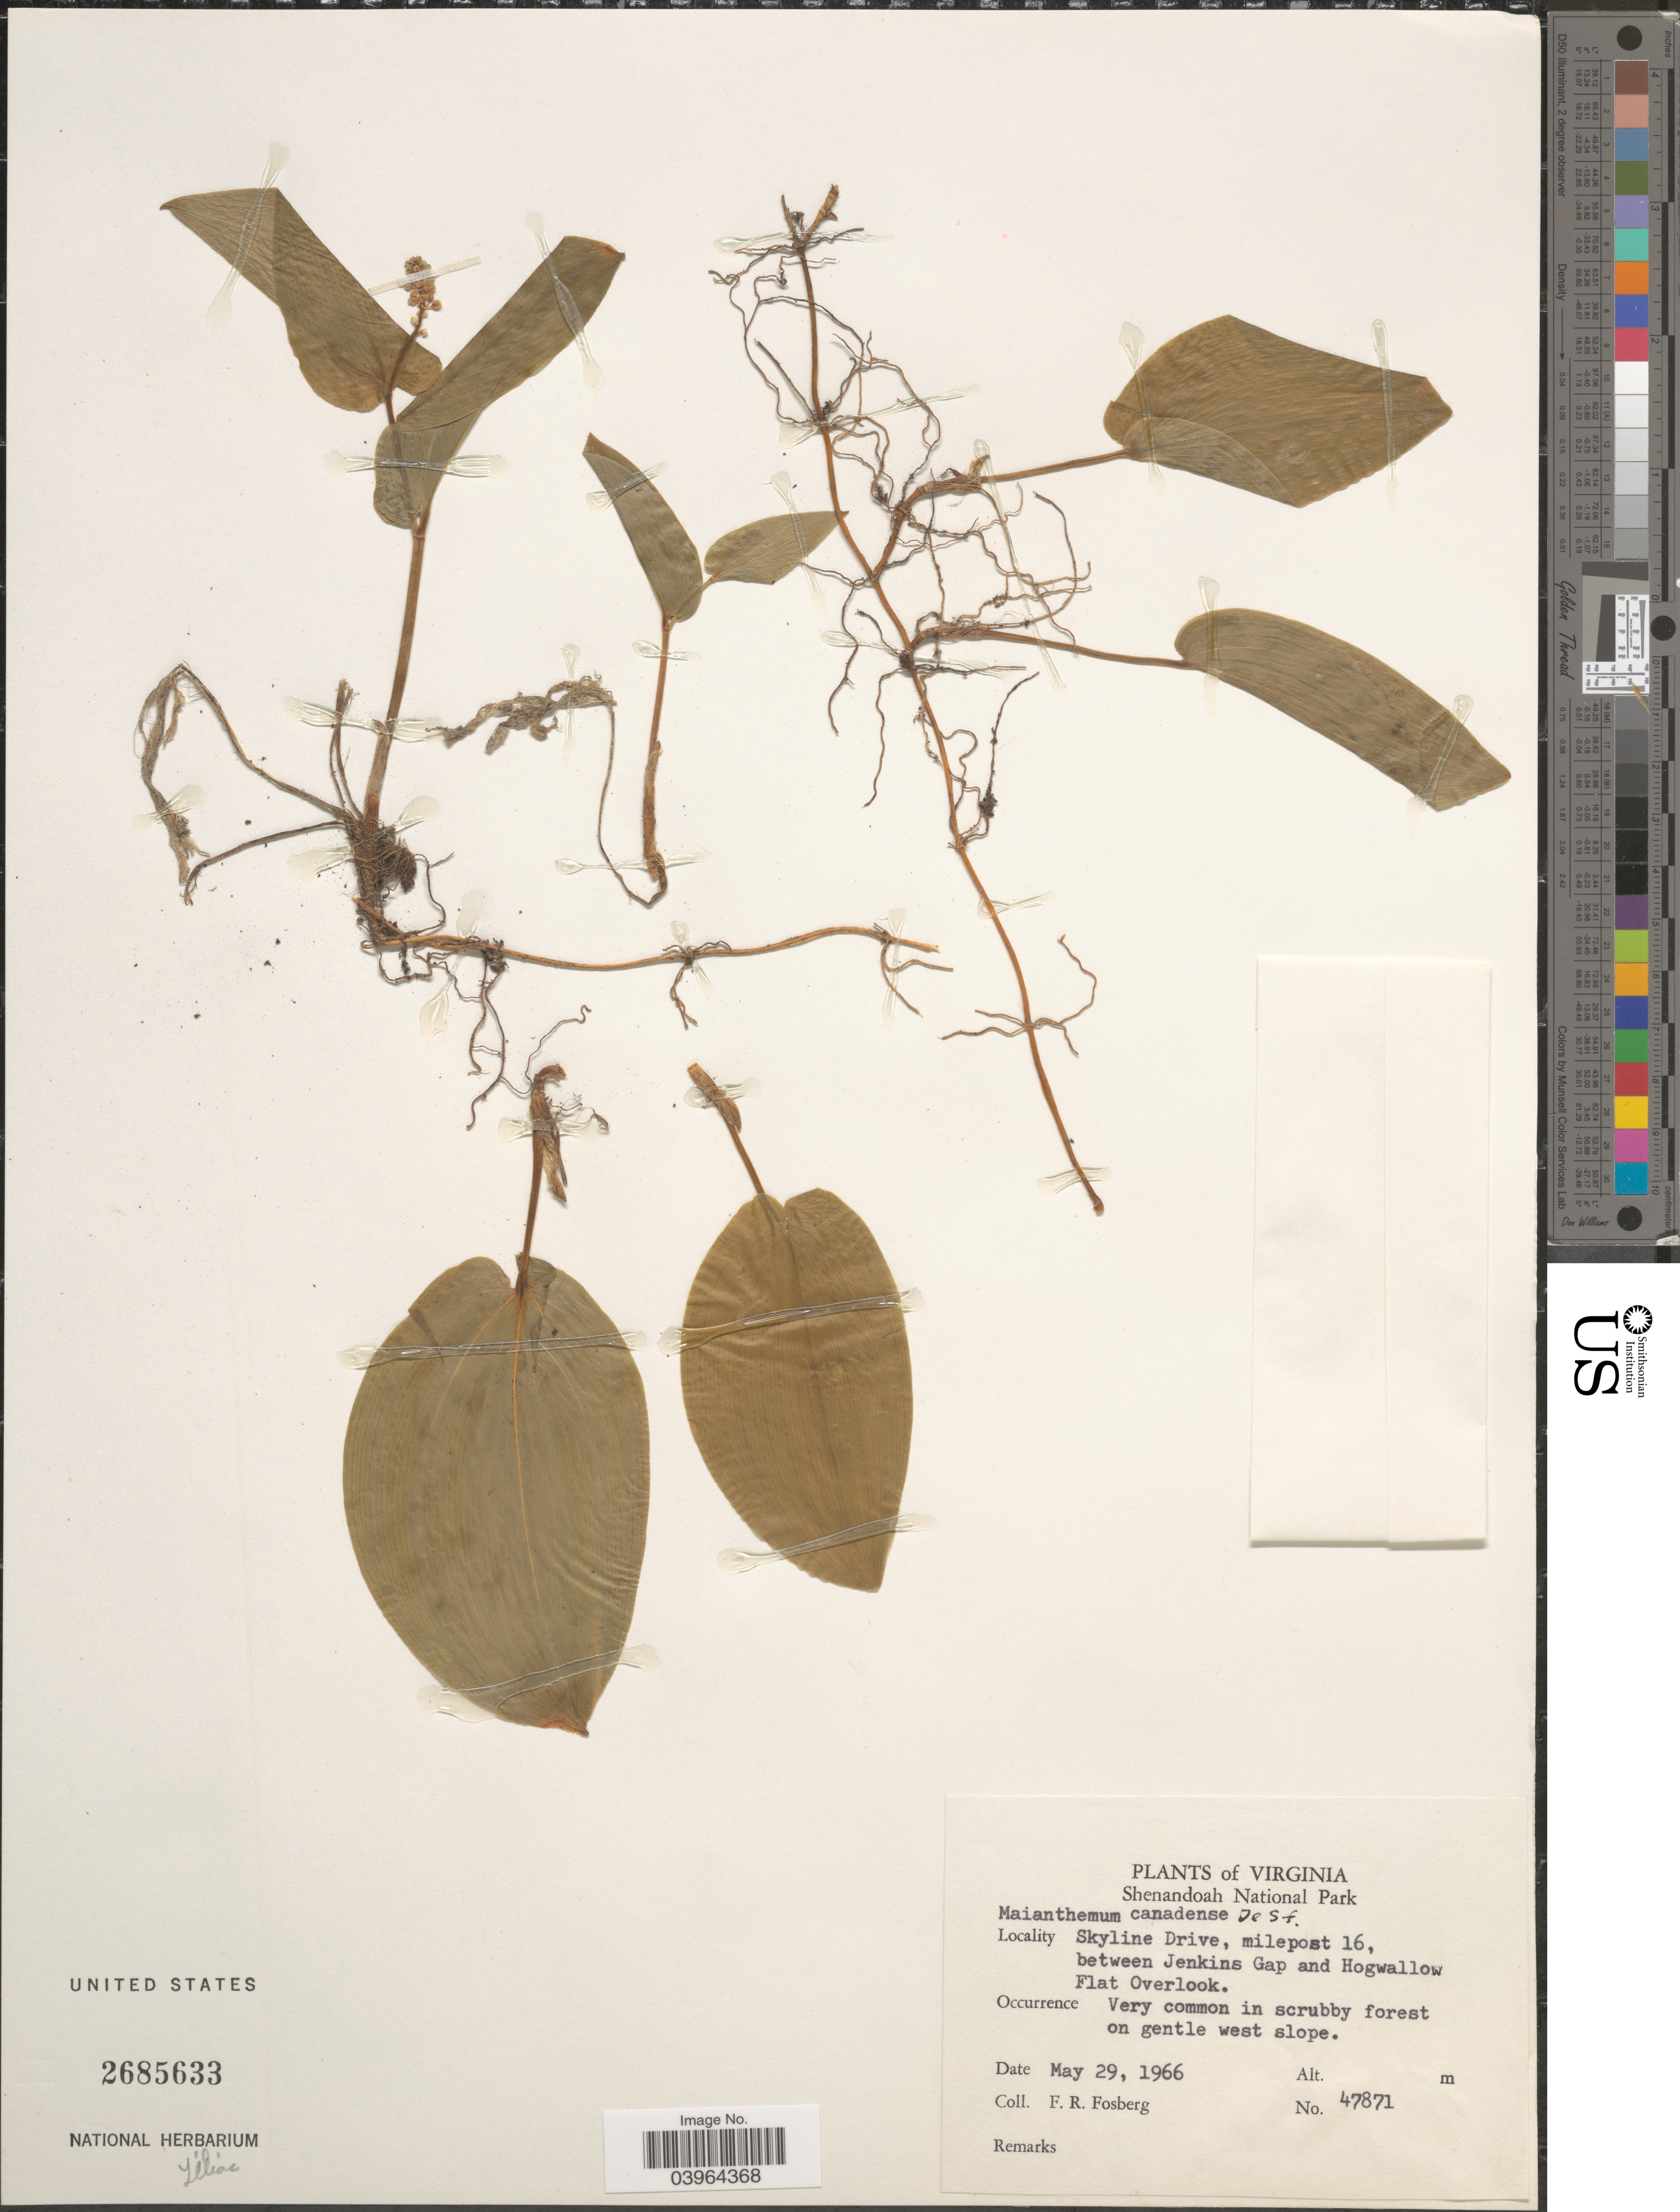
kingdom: Plantae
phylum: Tracheophyta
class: Liliopsida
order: Asparagales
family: Asparagaceae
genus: Maianthemum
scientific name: Maianthemum canadense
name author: Desf.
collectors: F. R. Fosberg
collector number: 47871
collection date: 1966-05-29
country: United States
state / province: Virginia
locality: Shenandoah National Park. Skyline Drive, milepost 16, between Jenkins Gap and Hogwallow Flat Overlook. Very common in scrubby forest on gentle west slope.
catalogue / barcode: US 2685633